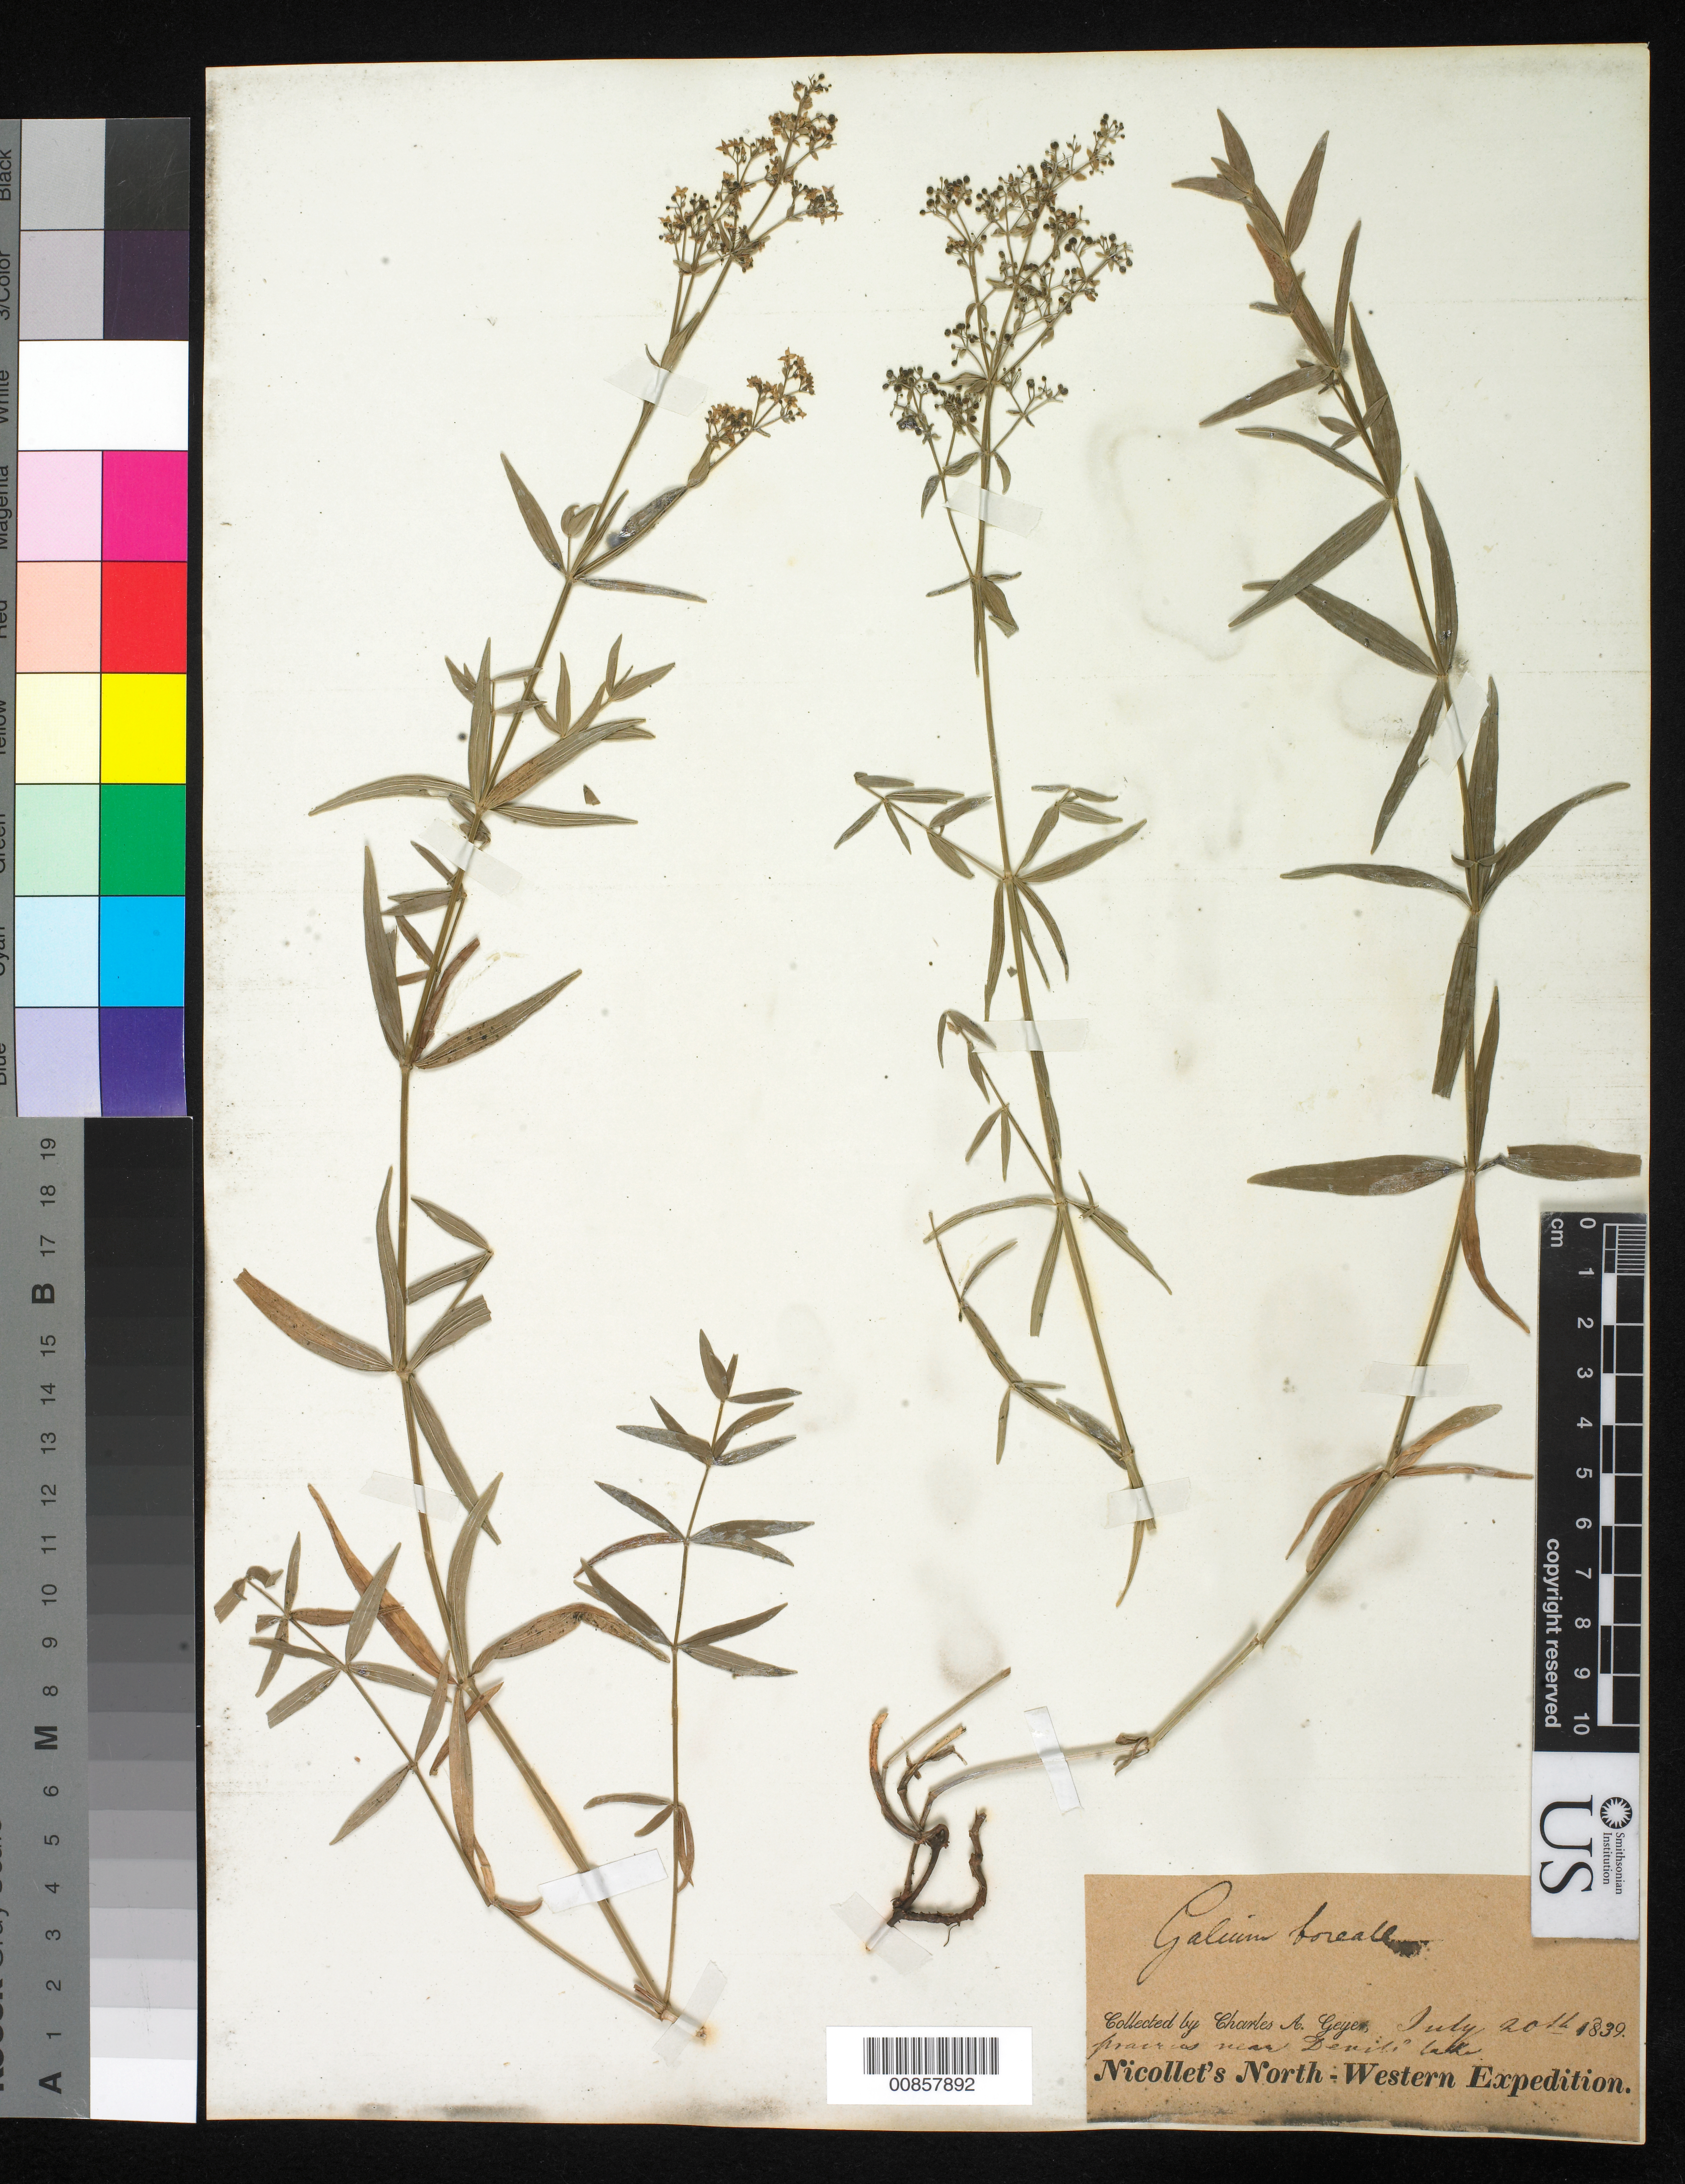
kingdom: Plantae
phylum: Tracheophyta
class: Magnoliopsida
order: Gentianales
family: Rubiaceae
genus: Galium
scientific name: Galium boreale L.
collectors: C. A. Geyer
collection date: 1839-07-20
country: United States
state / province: North Dakota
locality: Near Devil's Lake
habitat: Prairies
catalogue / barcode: US 99034